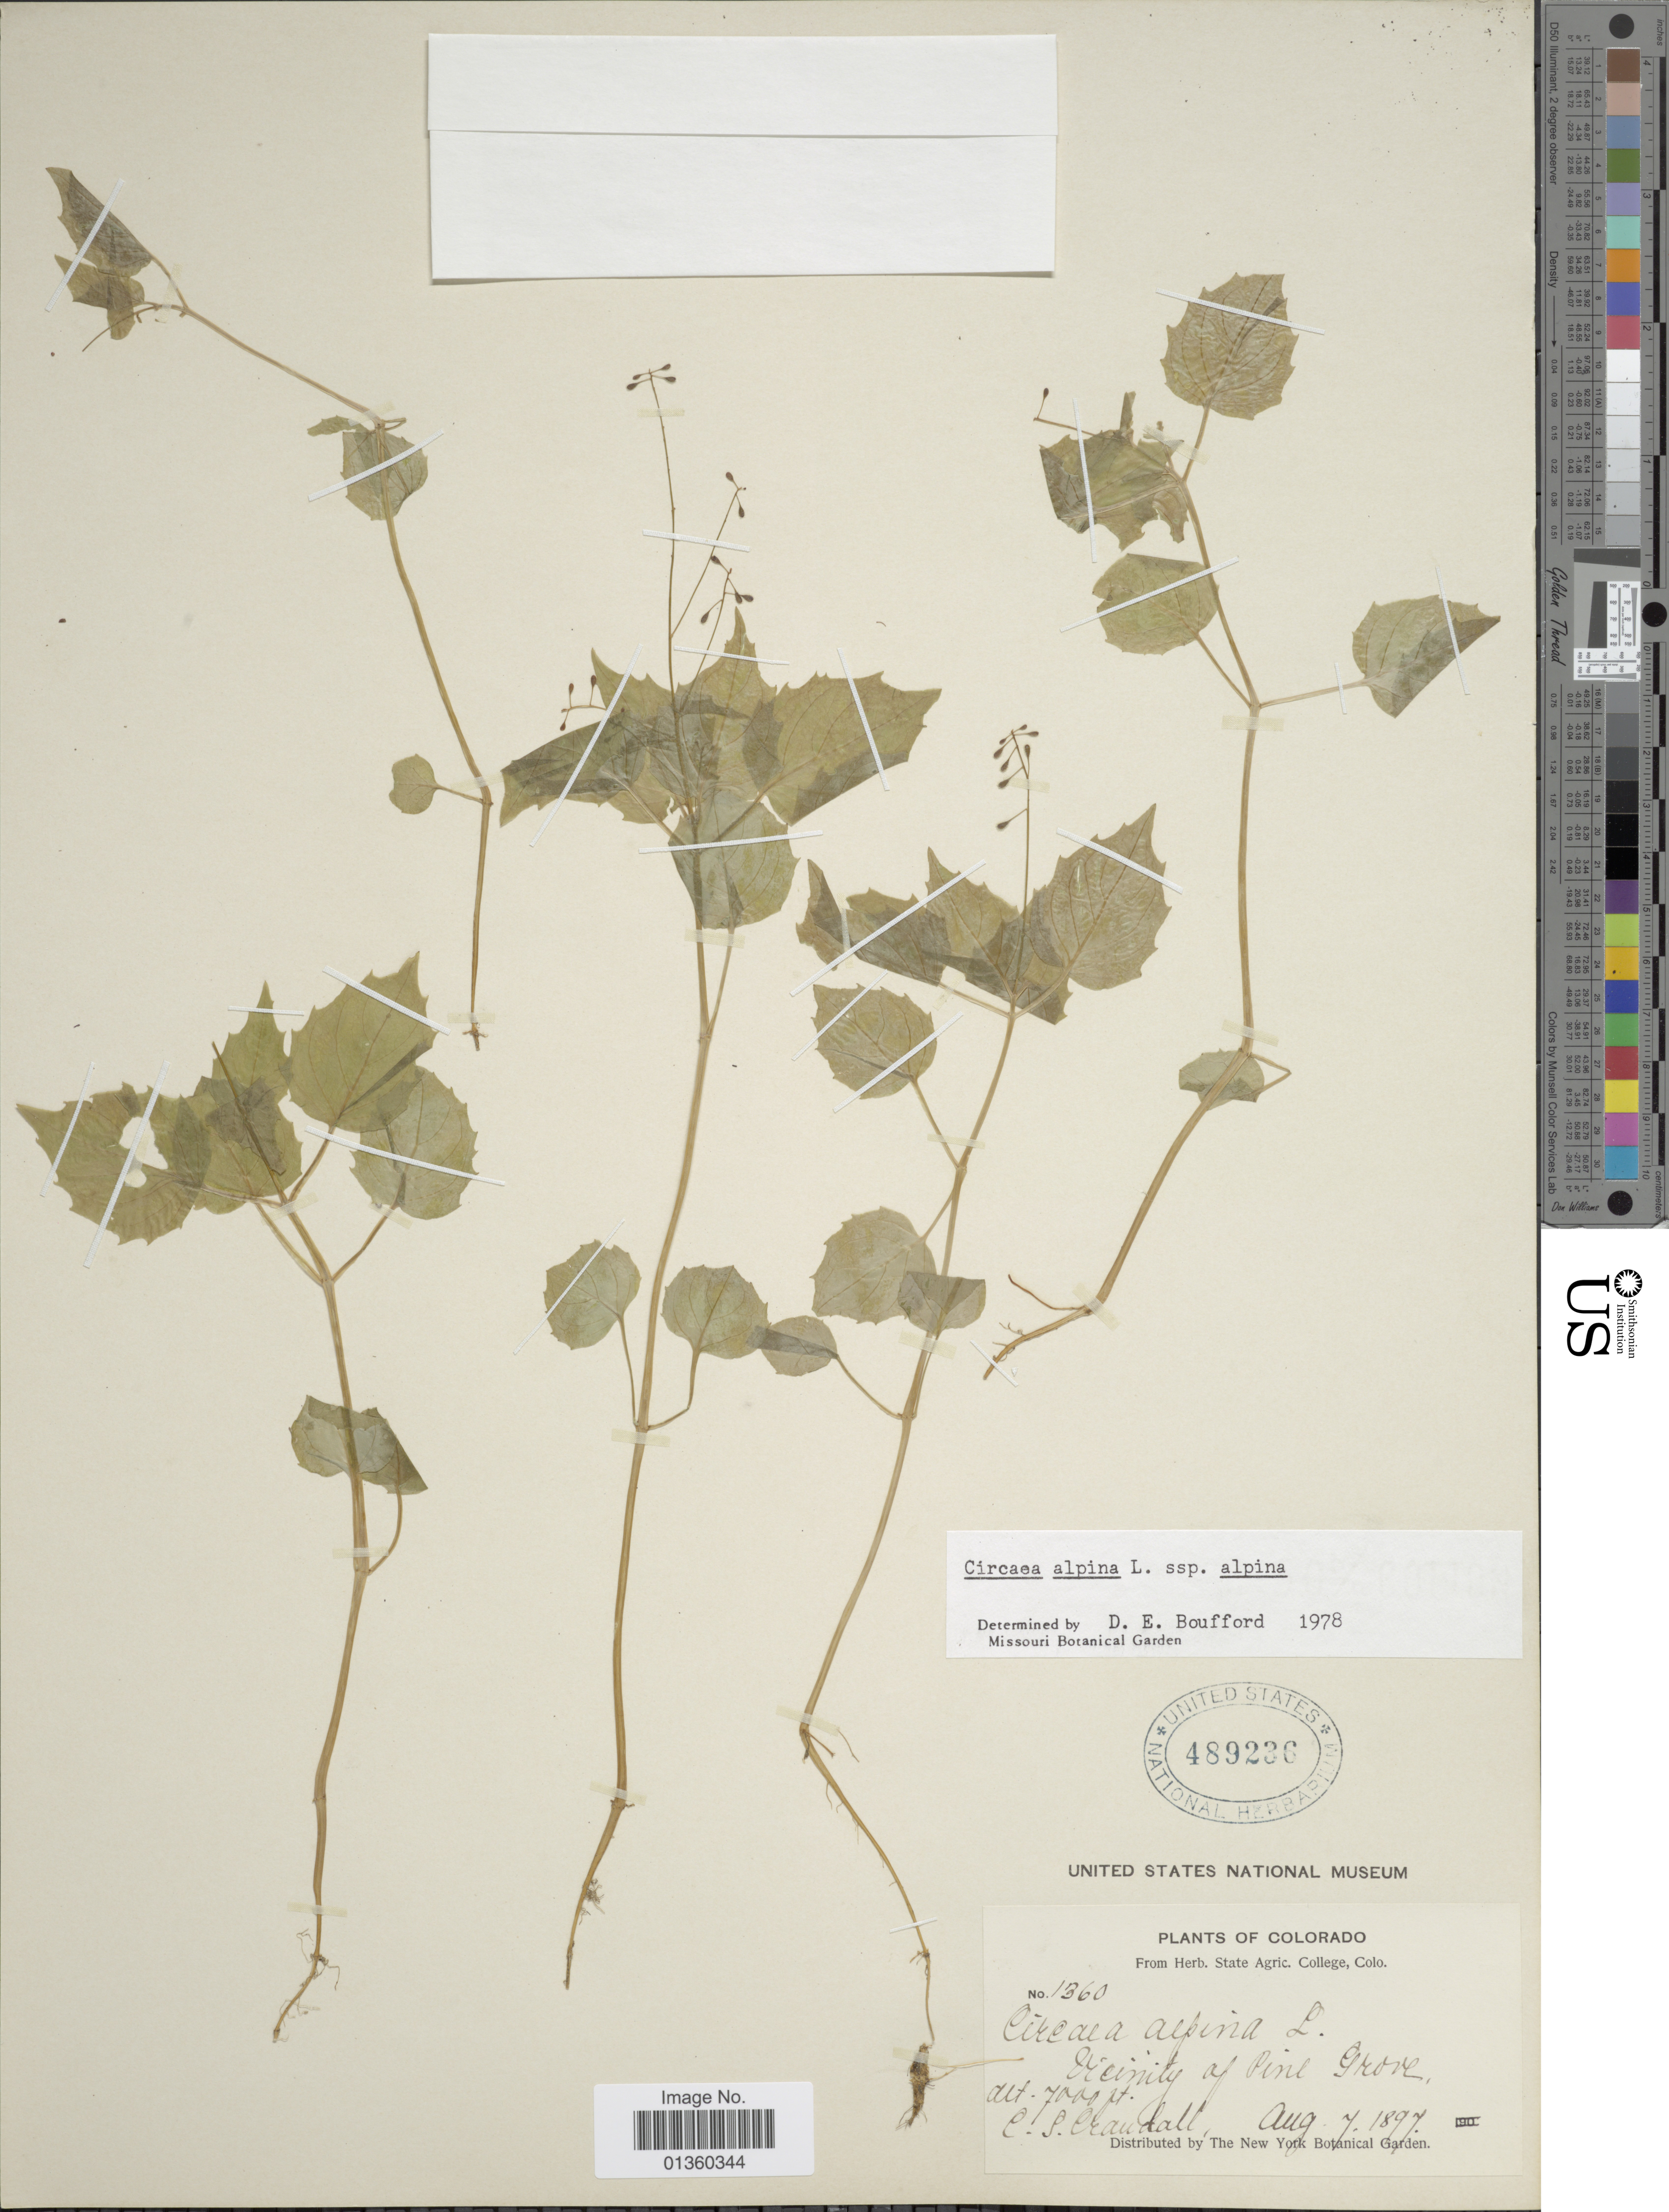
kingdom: Plantae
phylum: Tracheophyta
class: Magnoliopsida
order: Myrtales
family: Onagraceae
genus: Circaea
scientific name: Circaea alpina subsp. alpina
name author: L.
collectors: C. Crandall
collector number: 1360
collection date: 1897-08-07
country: United States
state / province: Colorado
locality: Vicinity of Pine Grove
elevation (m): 2134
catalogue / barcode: US 489236